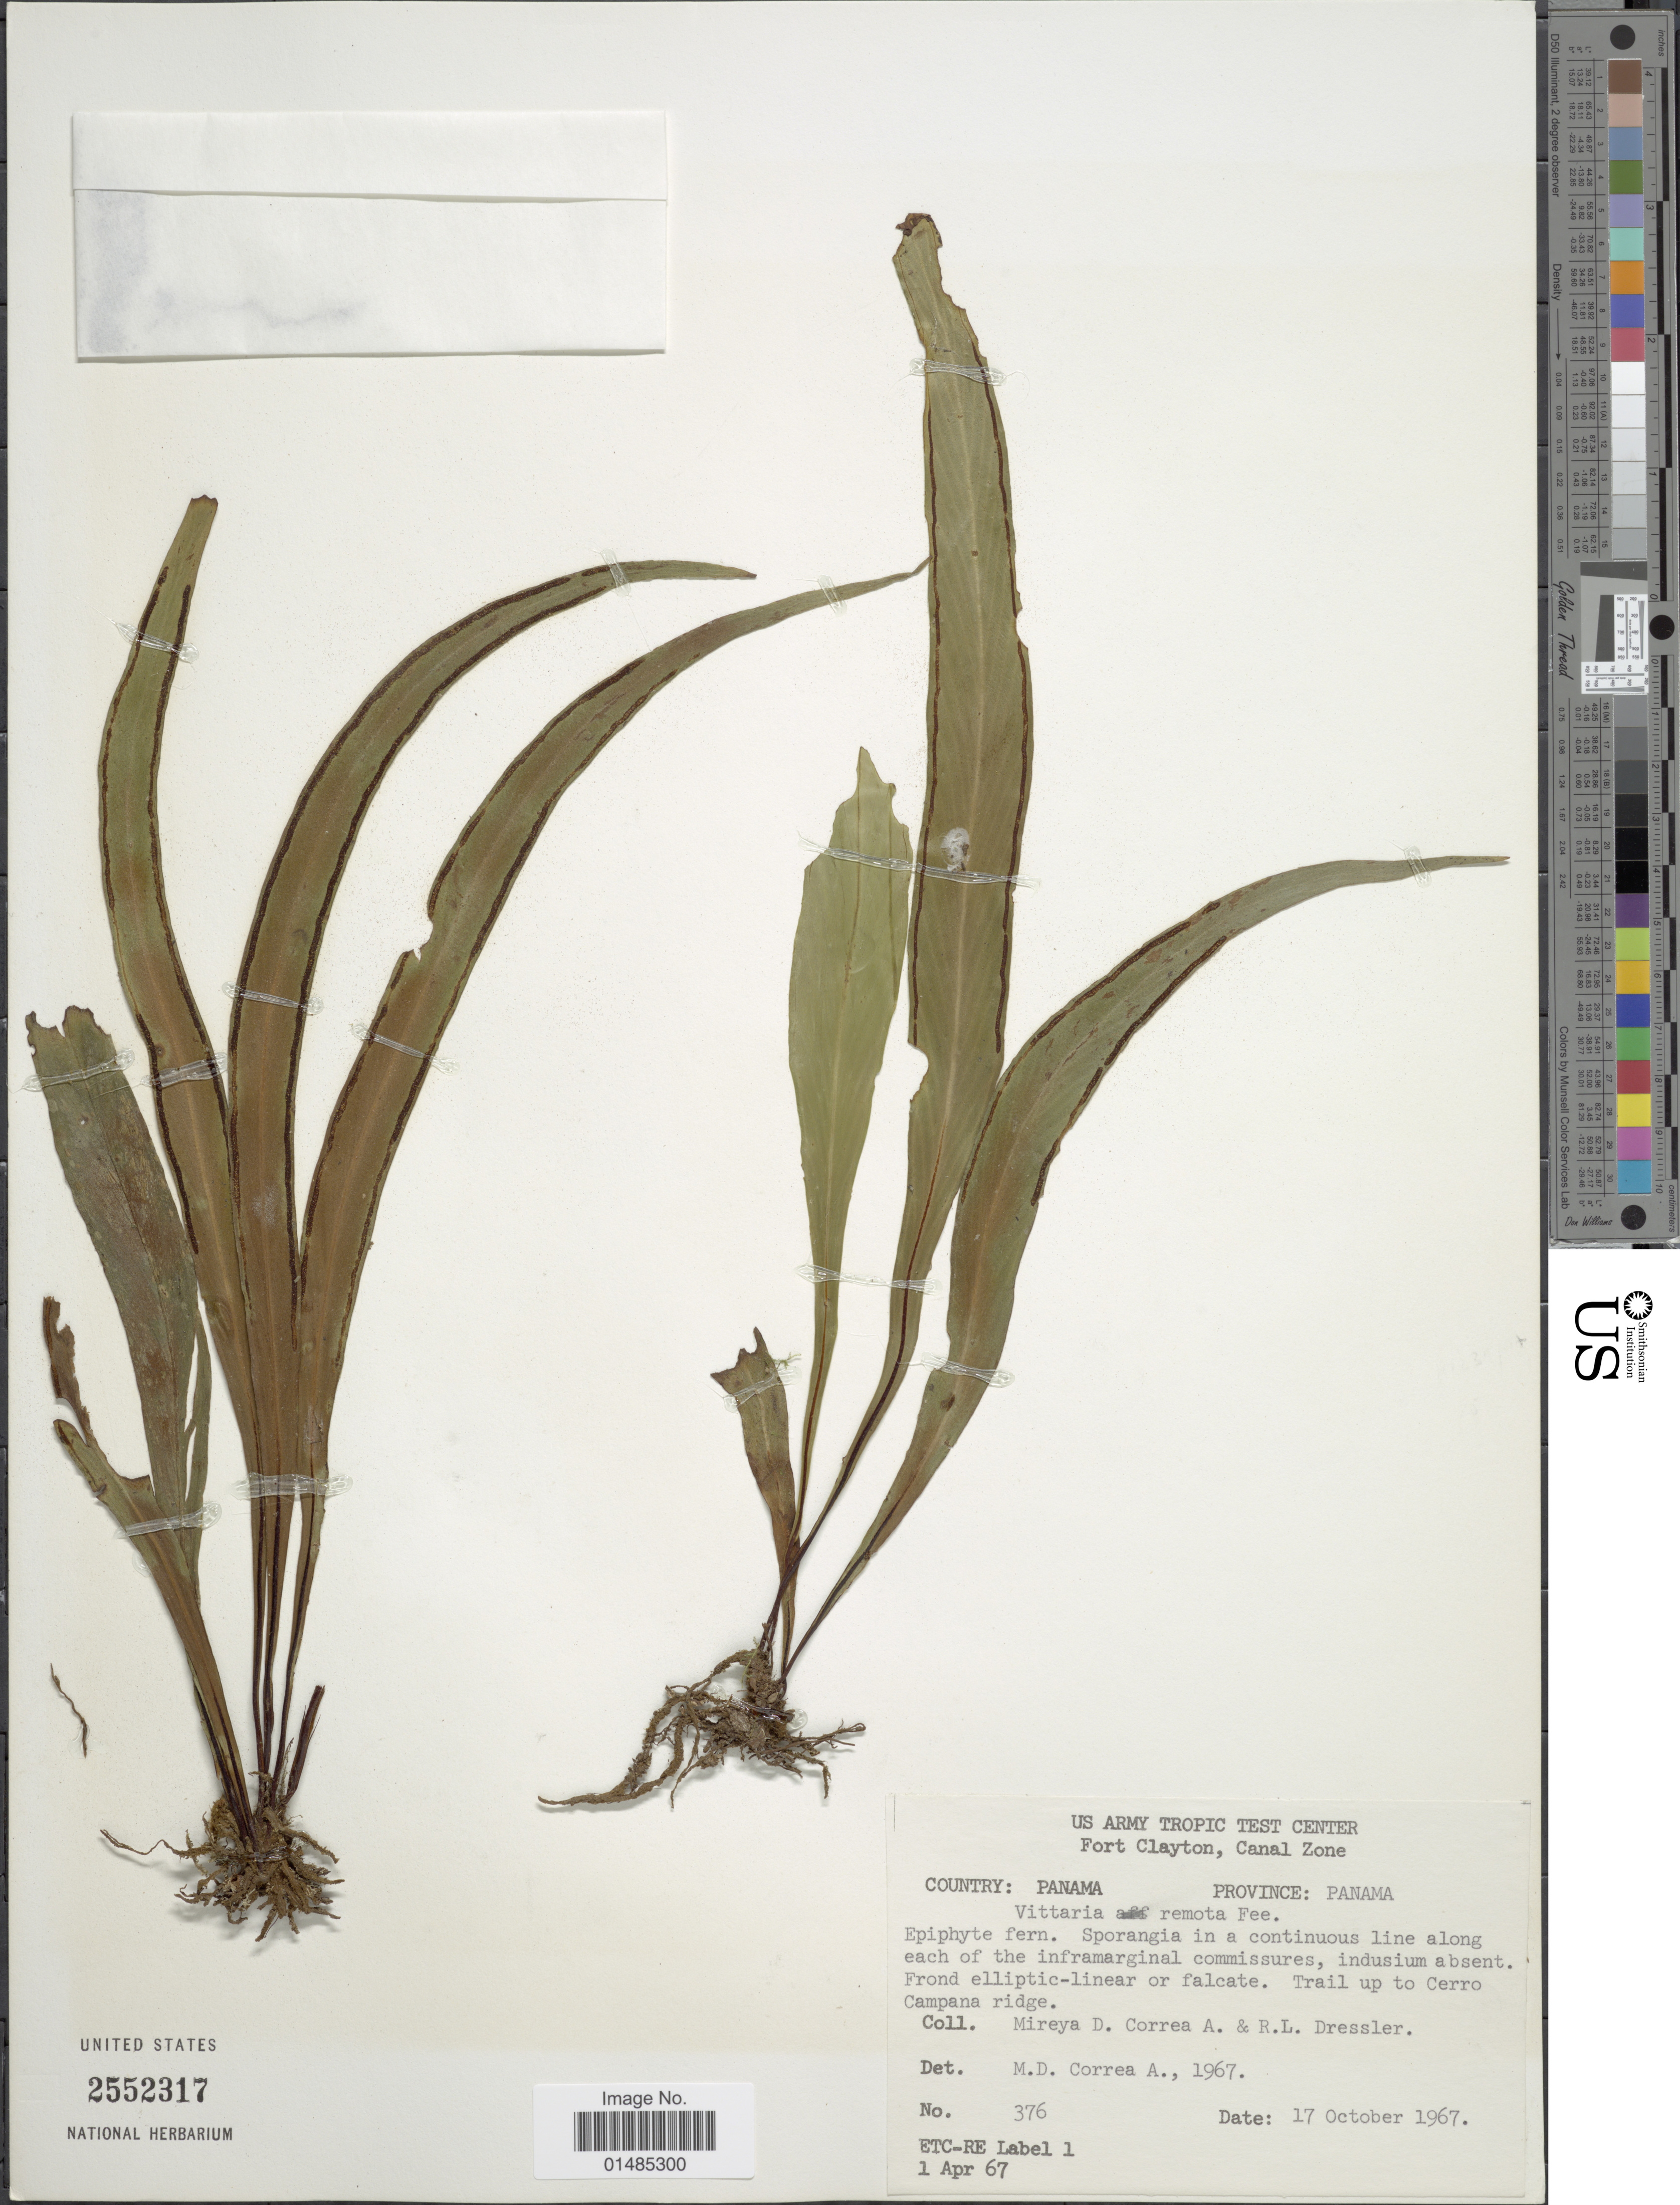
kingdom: Plantae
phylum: Tracheophyta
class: Polypodiopsida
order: Polypodiales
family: Pteridaceae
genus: Radiovittaria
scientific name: Radiovittaria remota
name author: (Fée) E.H. Crane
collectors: M. D. Corrêa-A. & R. Dressler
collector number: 376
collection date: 1967-10-17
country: Panama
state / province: Panamá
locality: Trail up to Cerro Campana ridge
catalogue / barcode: US 2552317